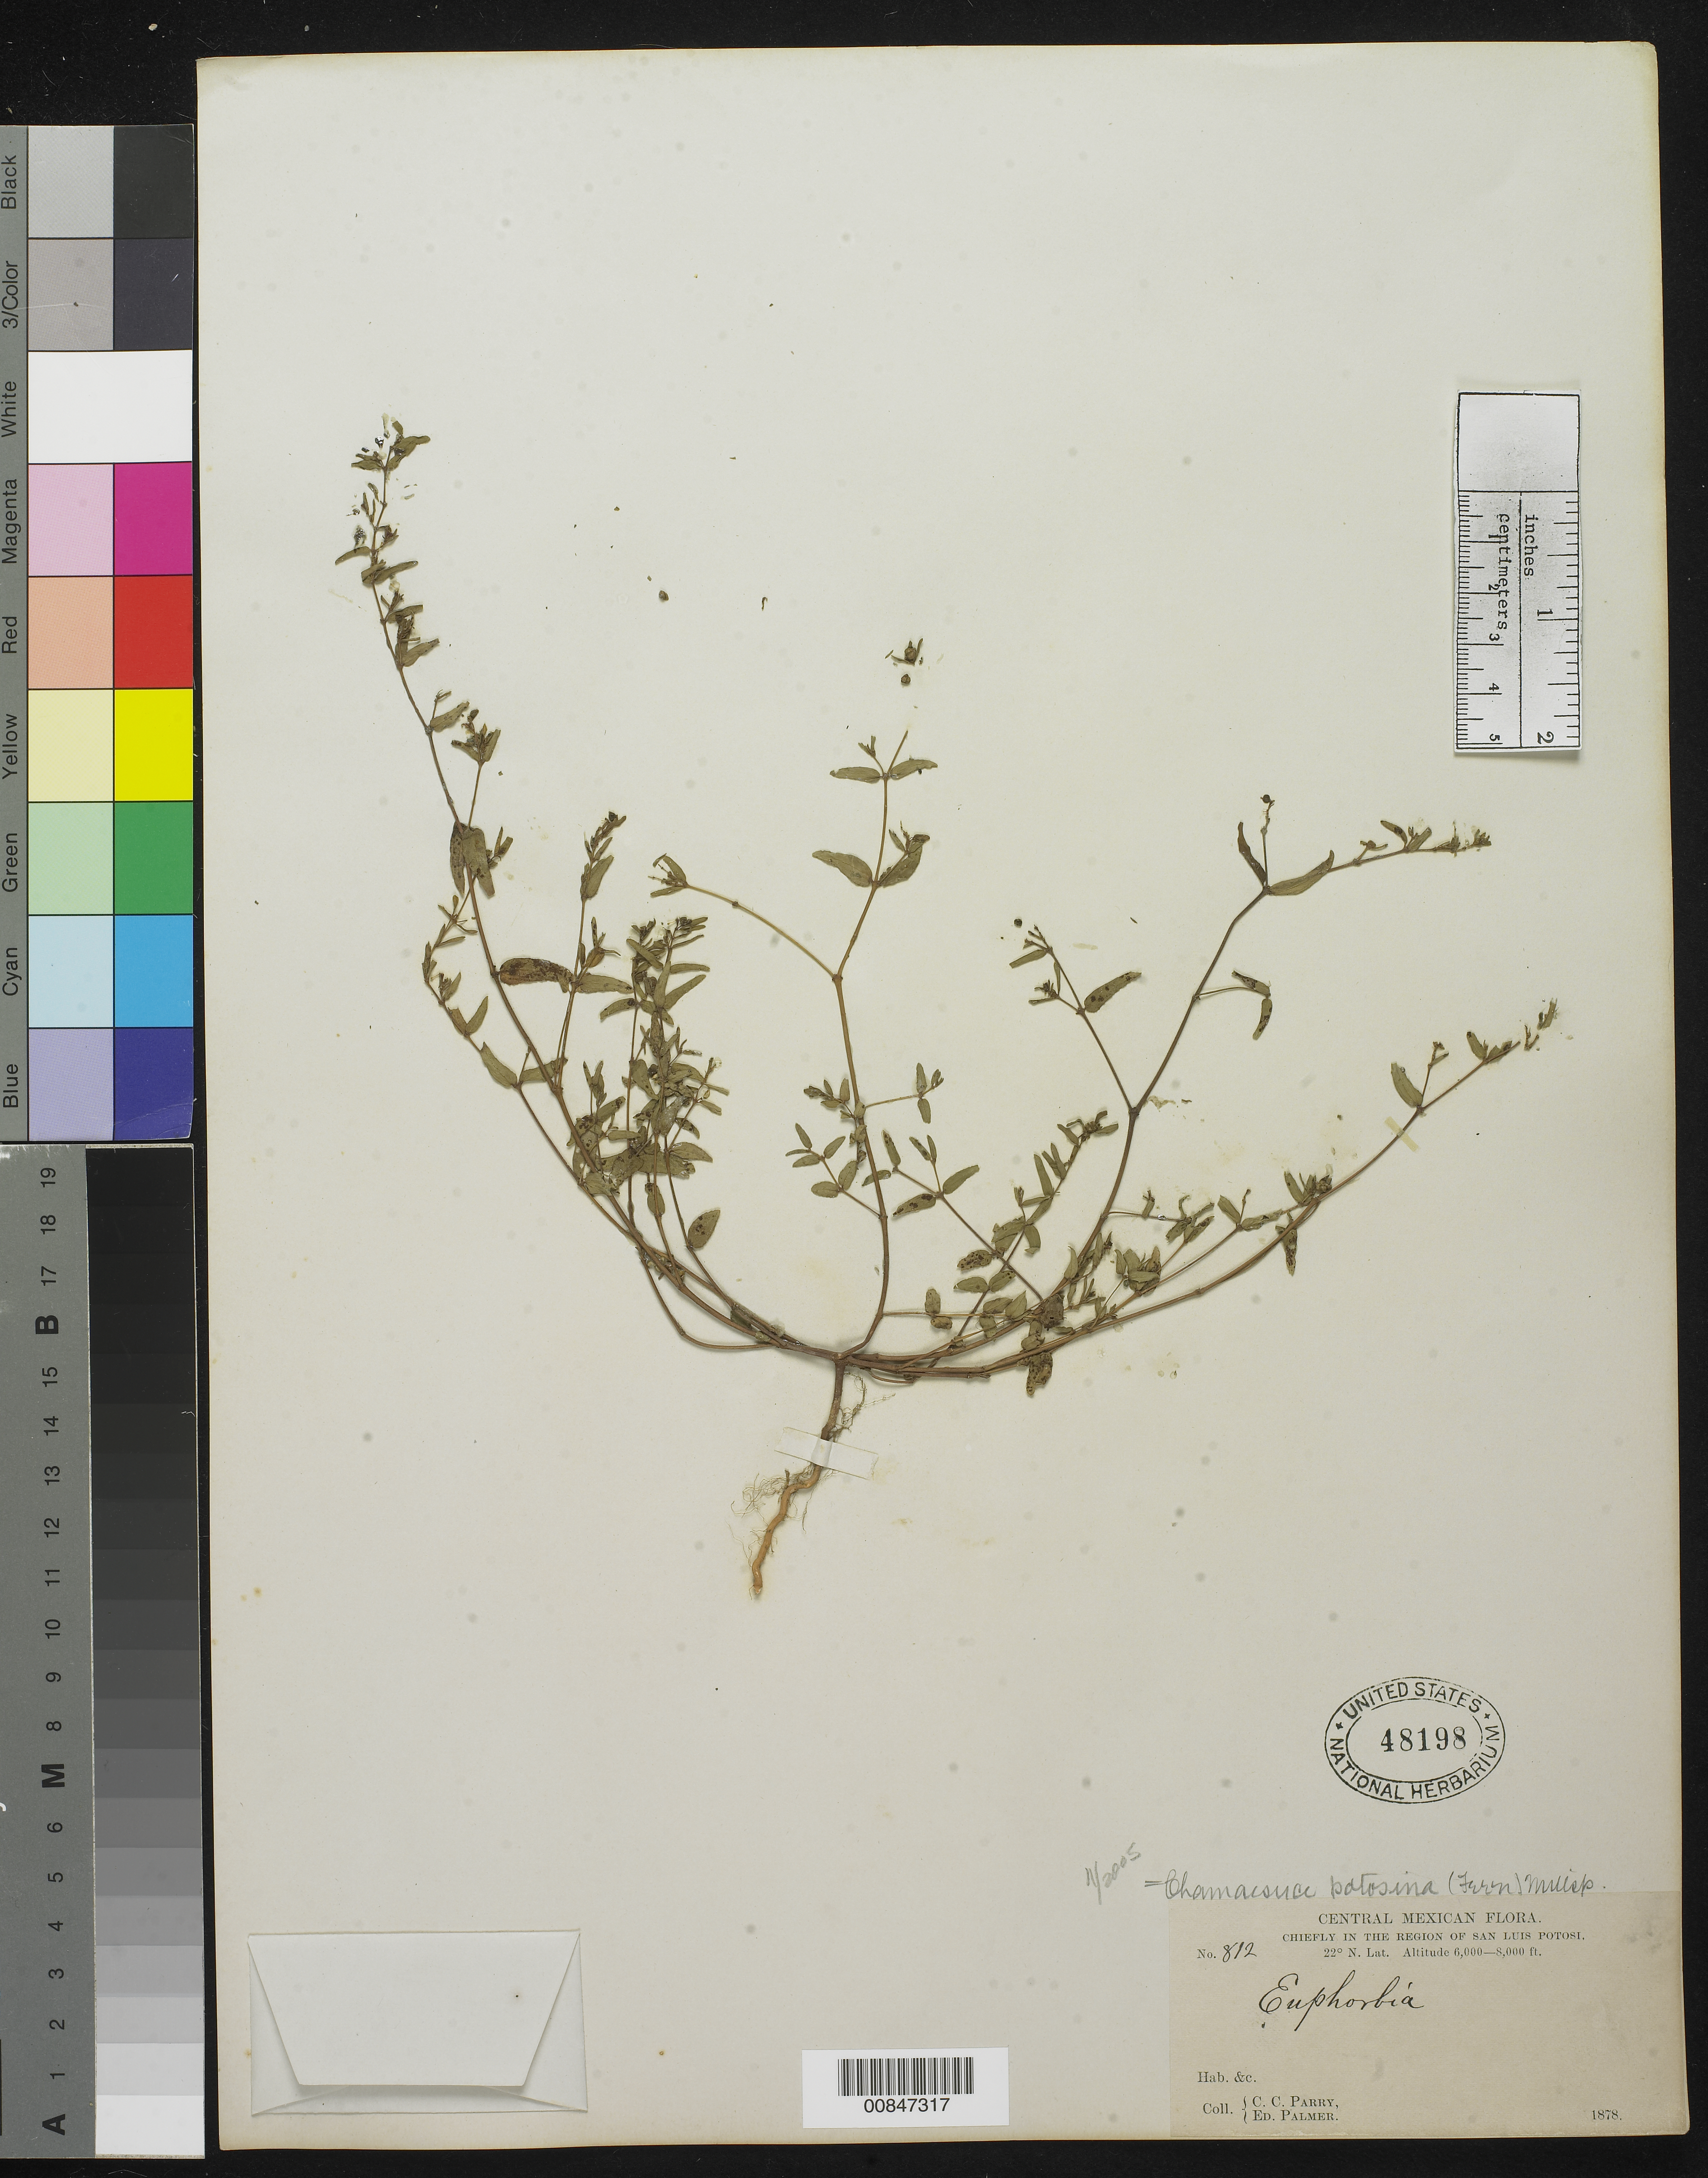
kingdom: Plantae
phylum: Tracheophyta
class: Magnoliopsida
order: Malpighiales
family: Euphorbiaceae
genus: Euphorbia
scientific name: Euphorbia potosina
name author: Fernald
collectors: C. C. Parry & E. Palmer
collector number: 812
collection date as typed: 1878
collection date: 1878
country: Mexico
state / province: San Luis Potosí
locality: Chiefly in the region of San Luis Potosí.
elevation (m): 1829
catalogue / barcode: US 48198